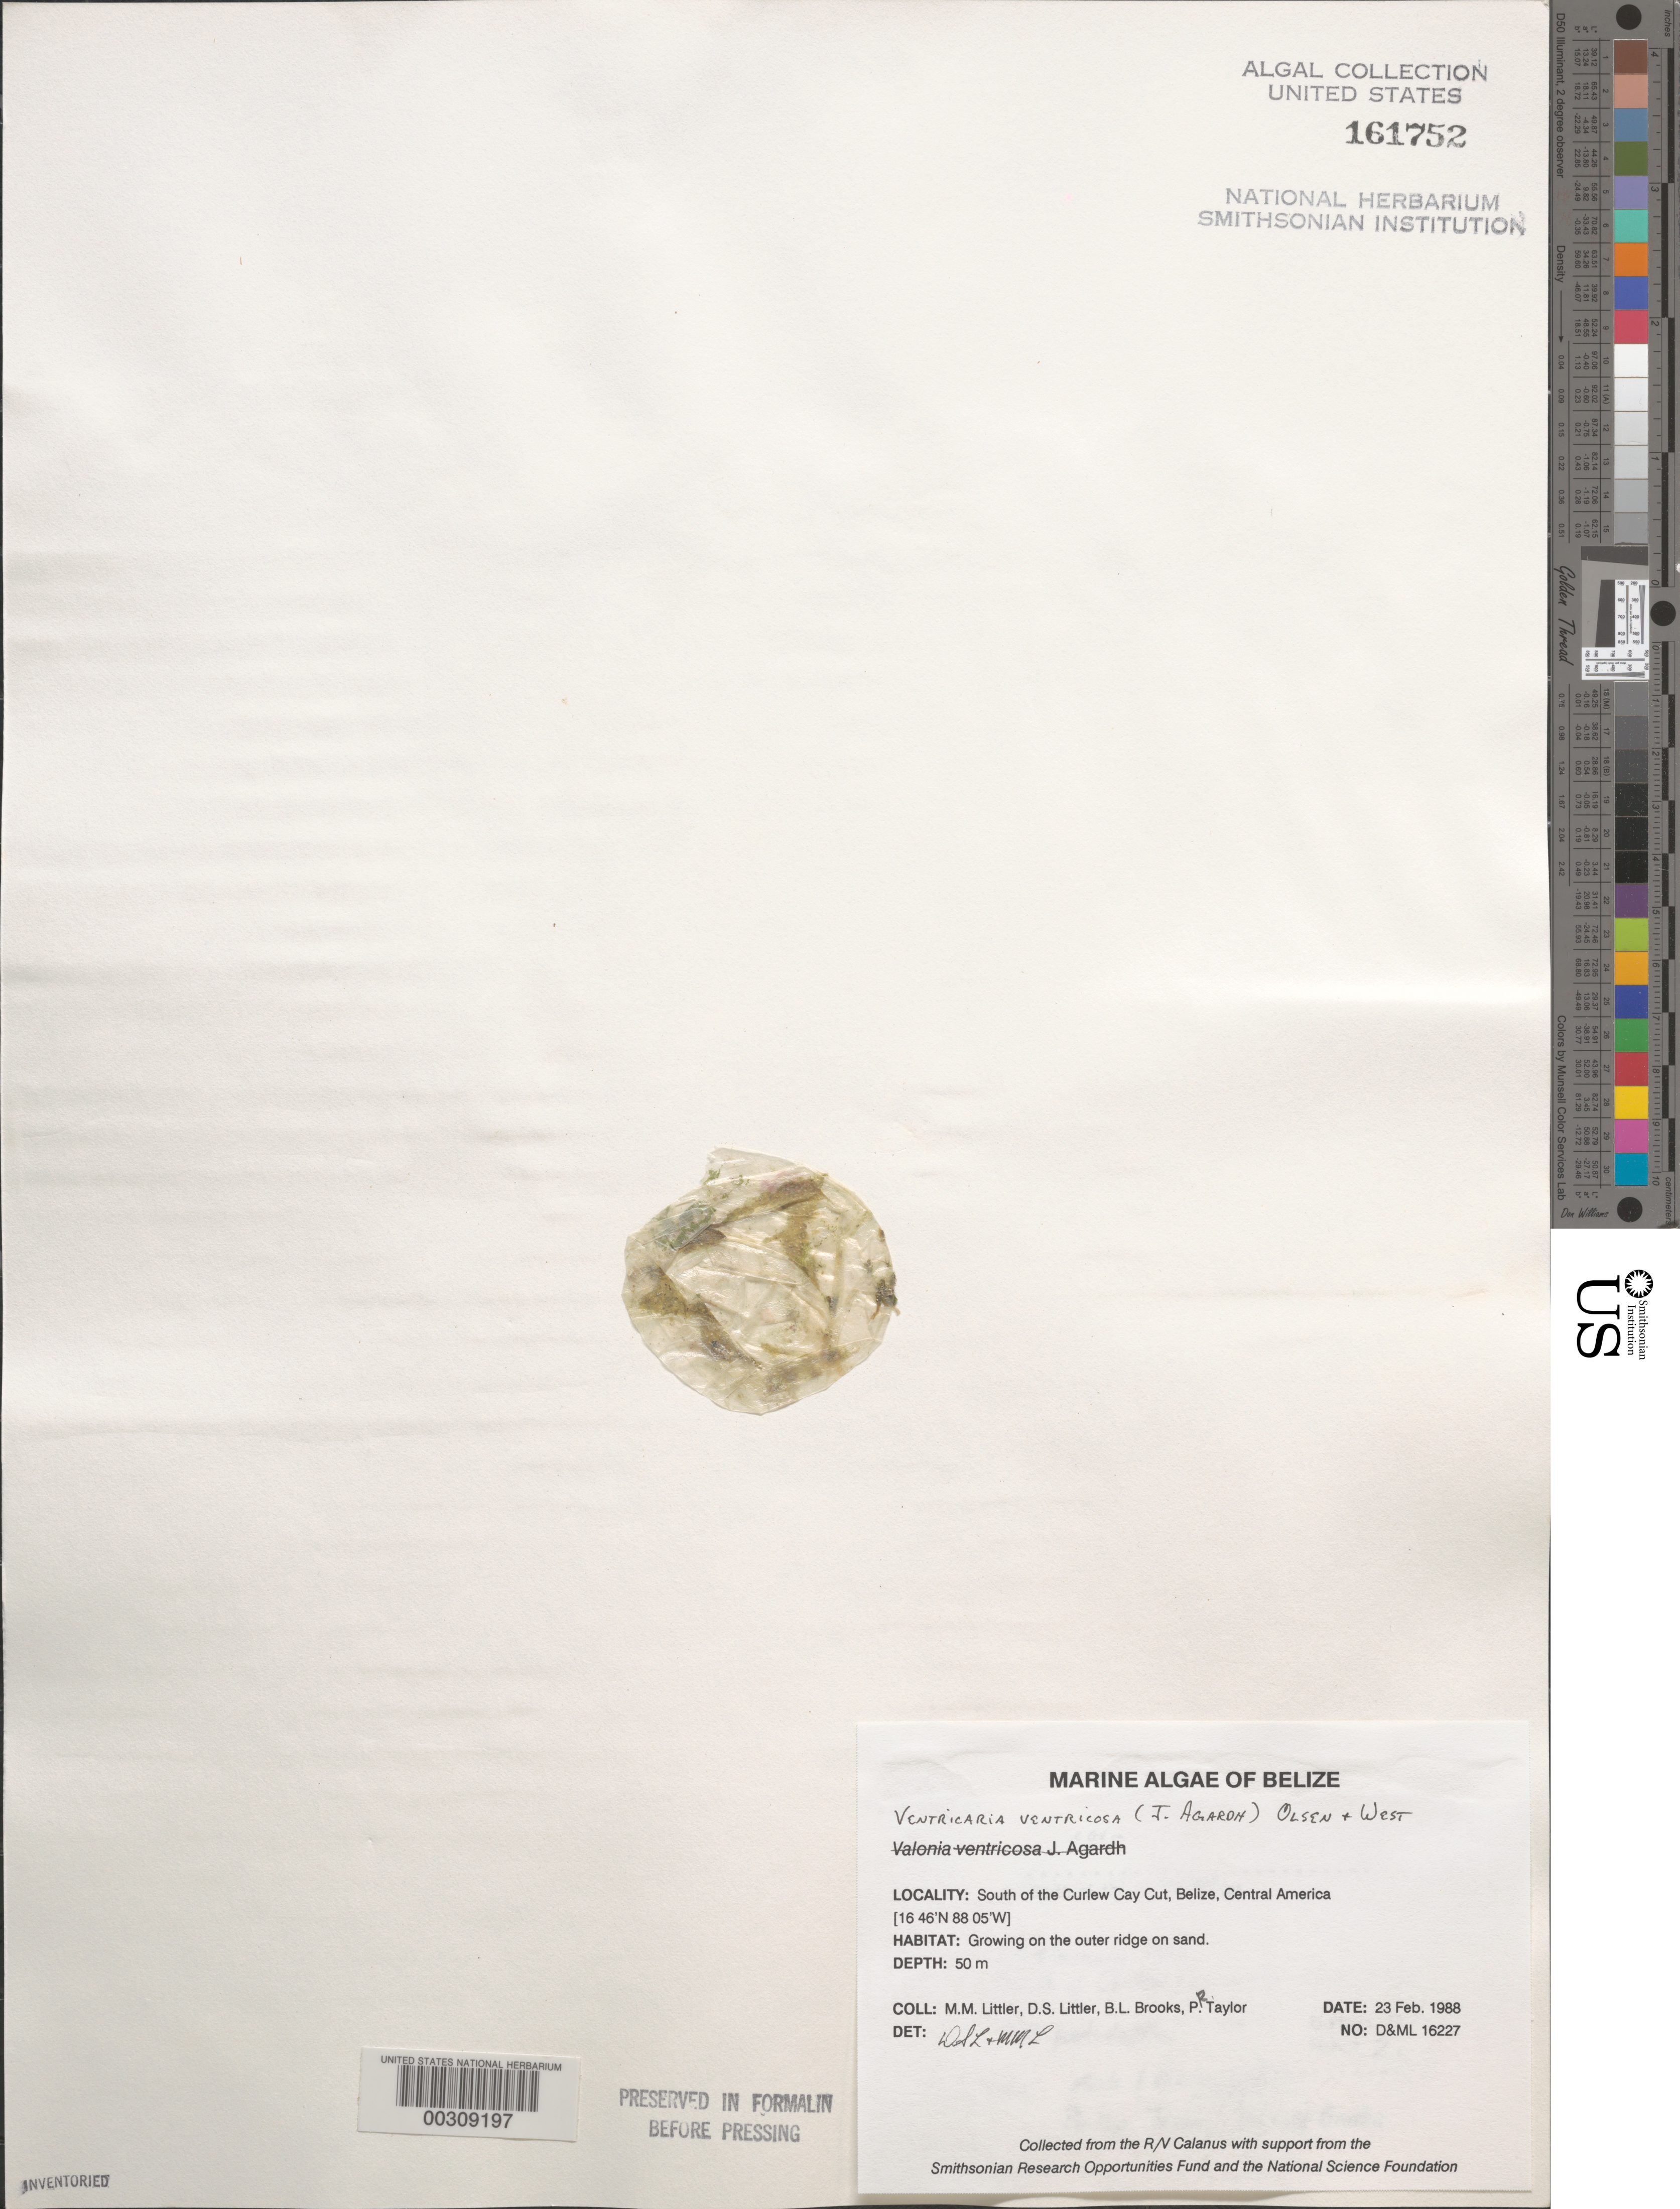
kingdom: Plantae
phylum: Chlorophyta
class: Ulvophyceae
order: Siphonocladales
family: Valoniaceae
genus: Valonia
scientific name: Valonia ventricosa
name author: J. Agardh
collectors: M. M. Littler, D. S. Littler, B. Brooks & P. R. Taylor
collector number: D&ML 16227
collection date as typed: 23 Feb 1988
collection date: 1988-02-23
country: Belize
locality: South of Curlew Cay Cut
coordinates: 16 46' N, 88 05' W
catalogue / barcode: US 161752